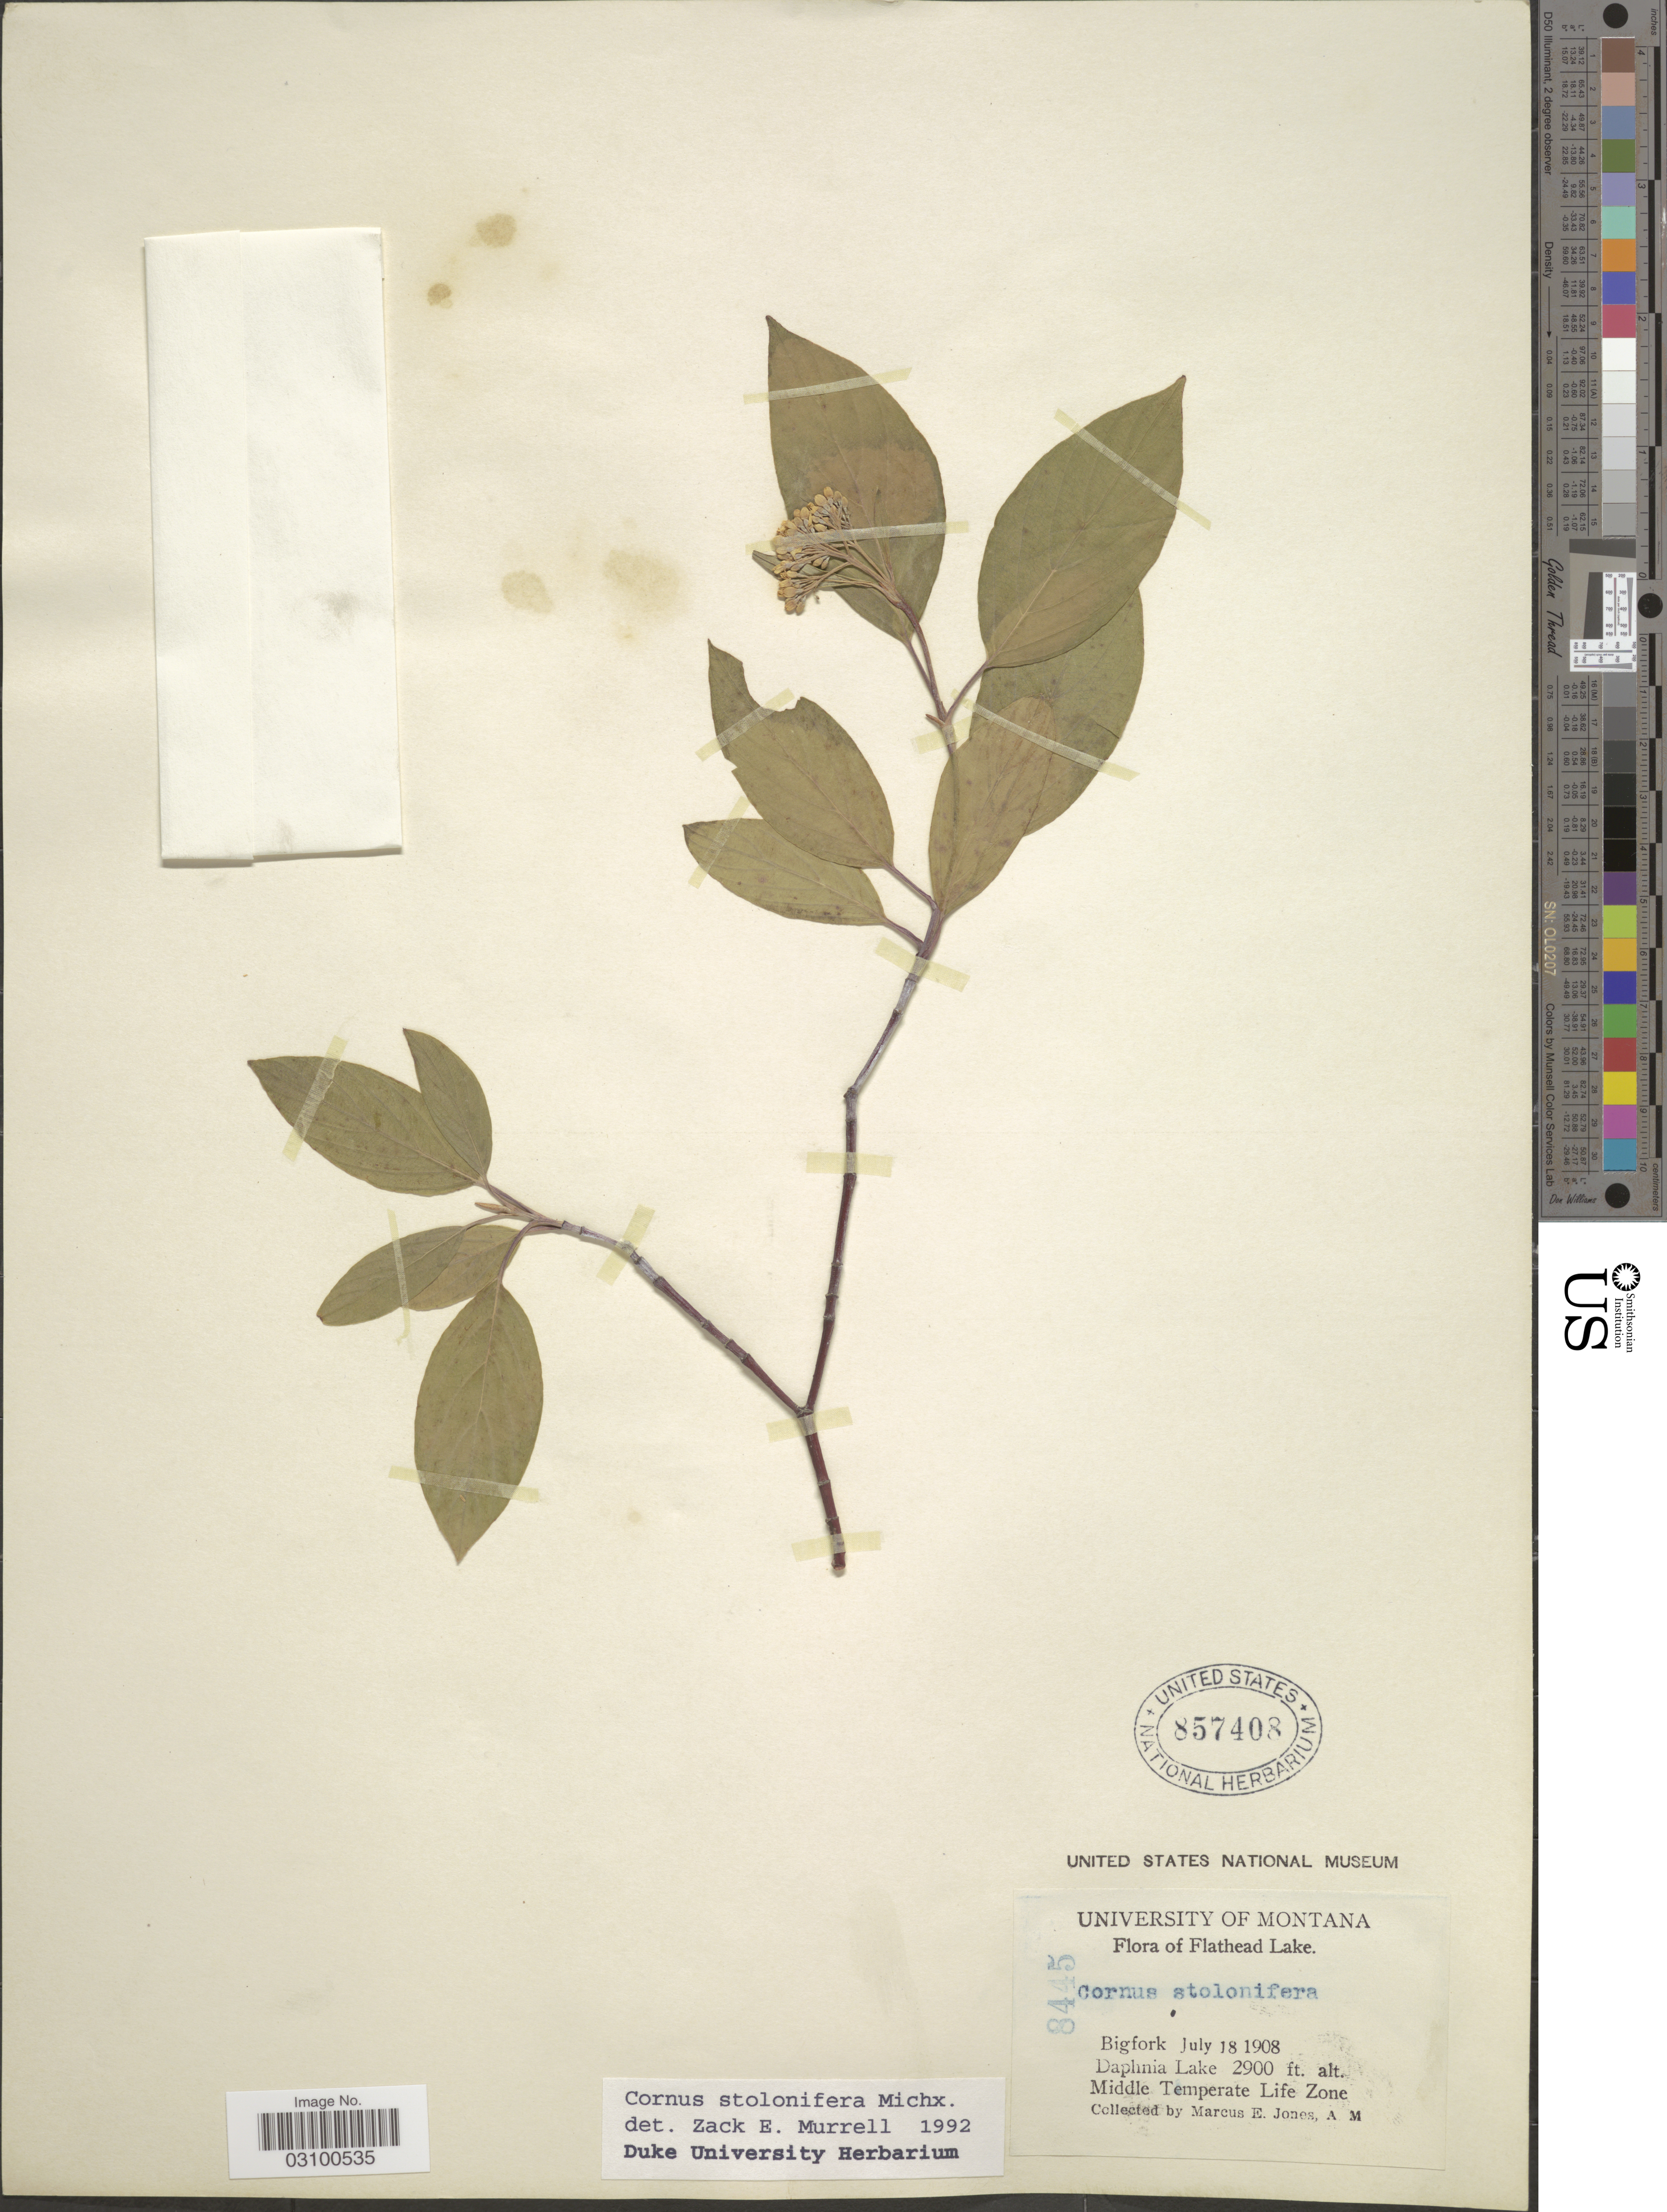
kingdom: Plantae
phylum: Tracheophyta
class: Magnoliopsida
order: Cornales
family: Cornaceae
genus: Cornus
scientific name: Cornus sericea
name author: L.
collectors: M. E. Jones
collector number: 8445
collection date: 1908-07-18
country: United States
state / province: Montana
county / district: Flathead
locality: Flathead Lake. Bigfork. Daphnia Lake. Middle Temperate Life Zone.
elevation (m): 884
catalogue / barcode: US 857408